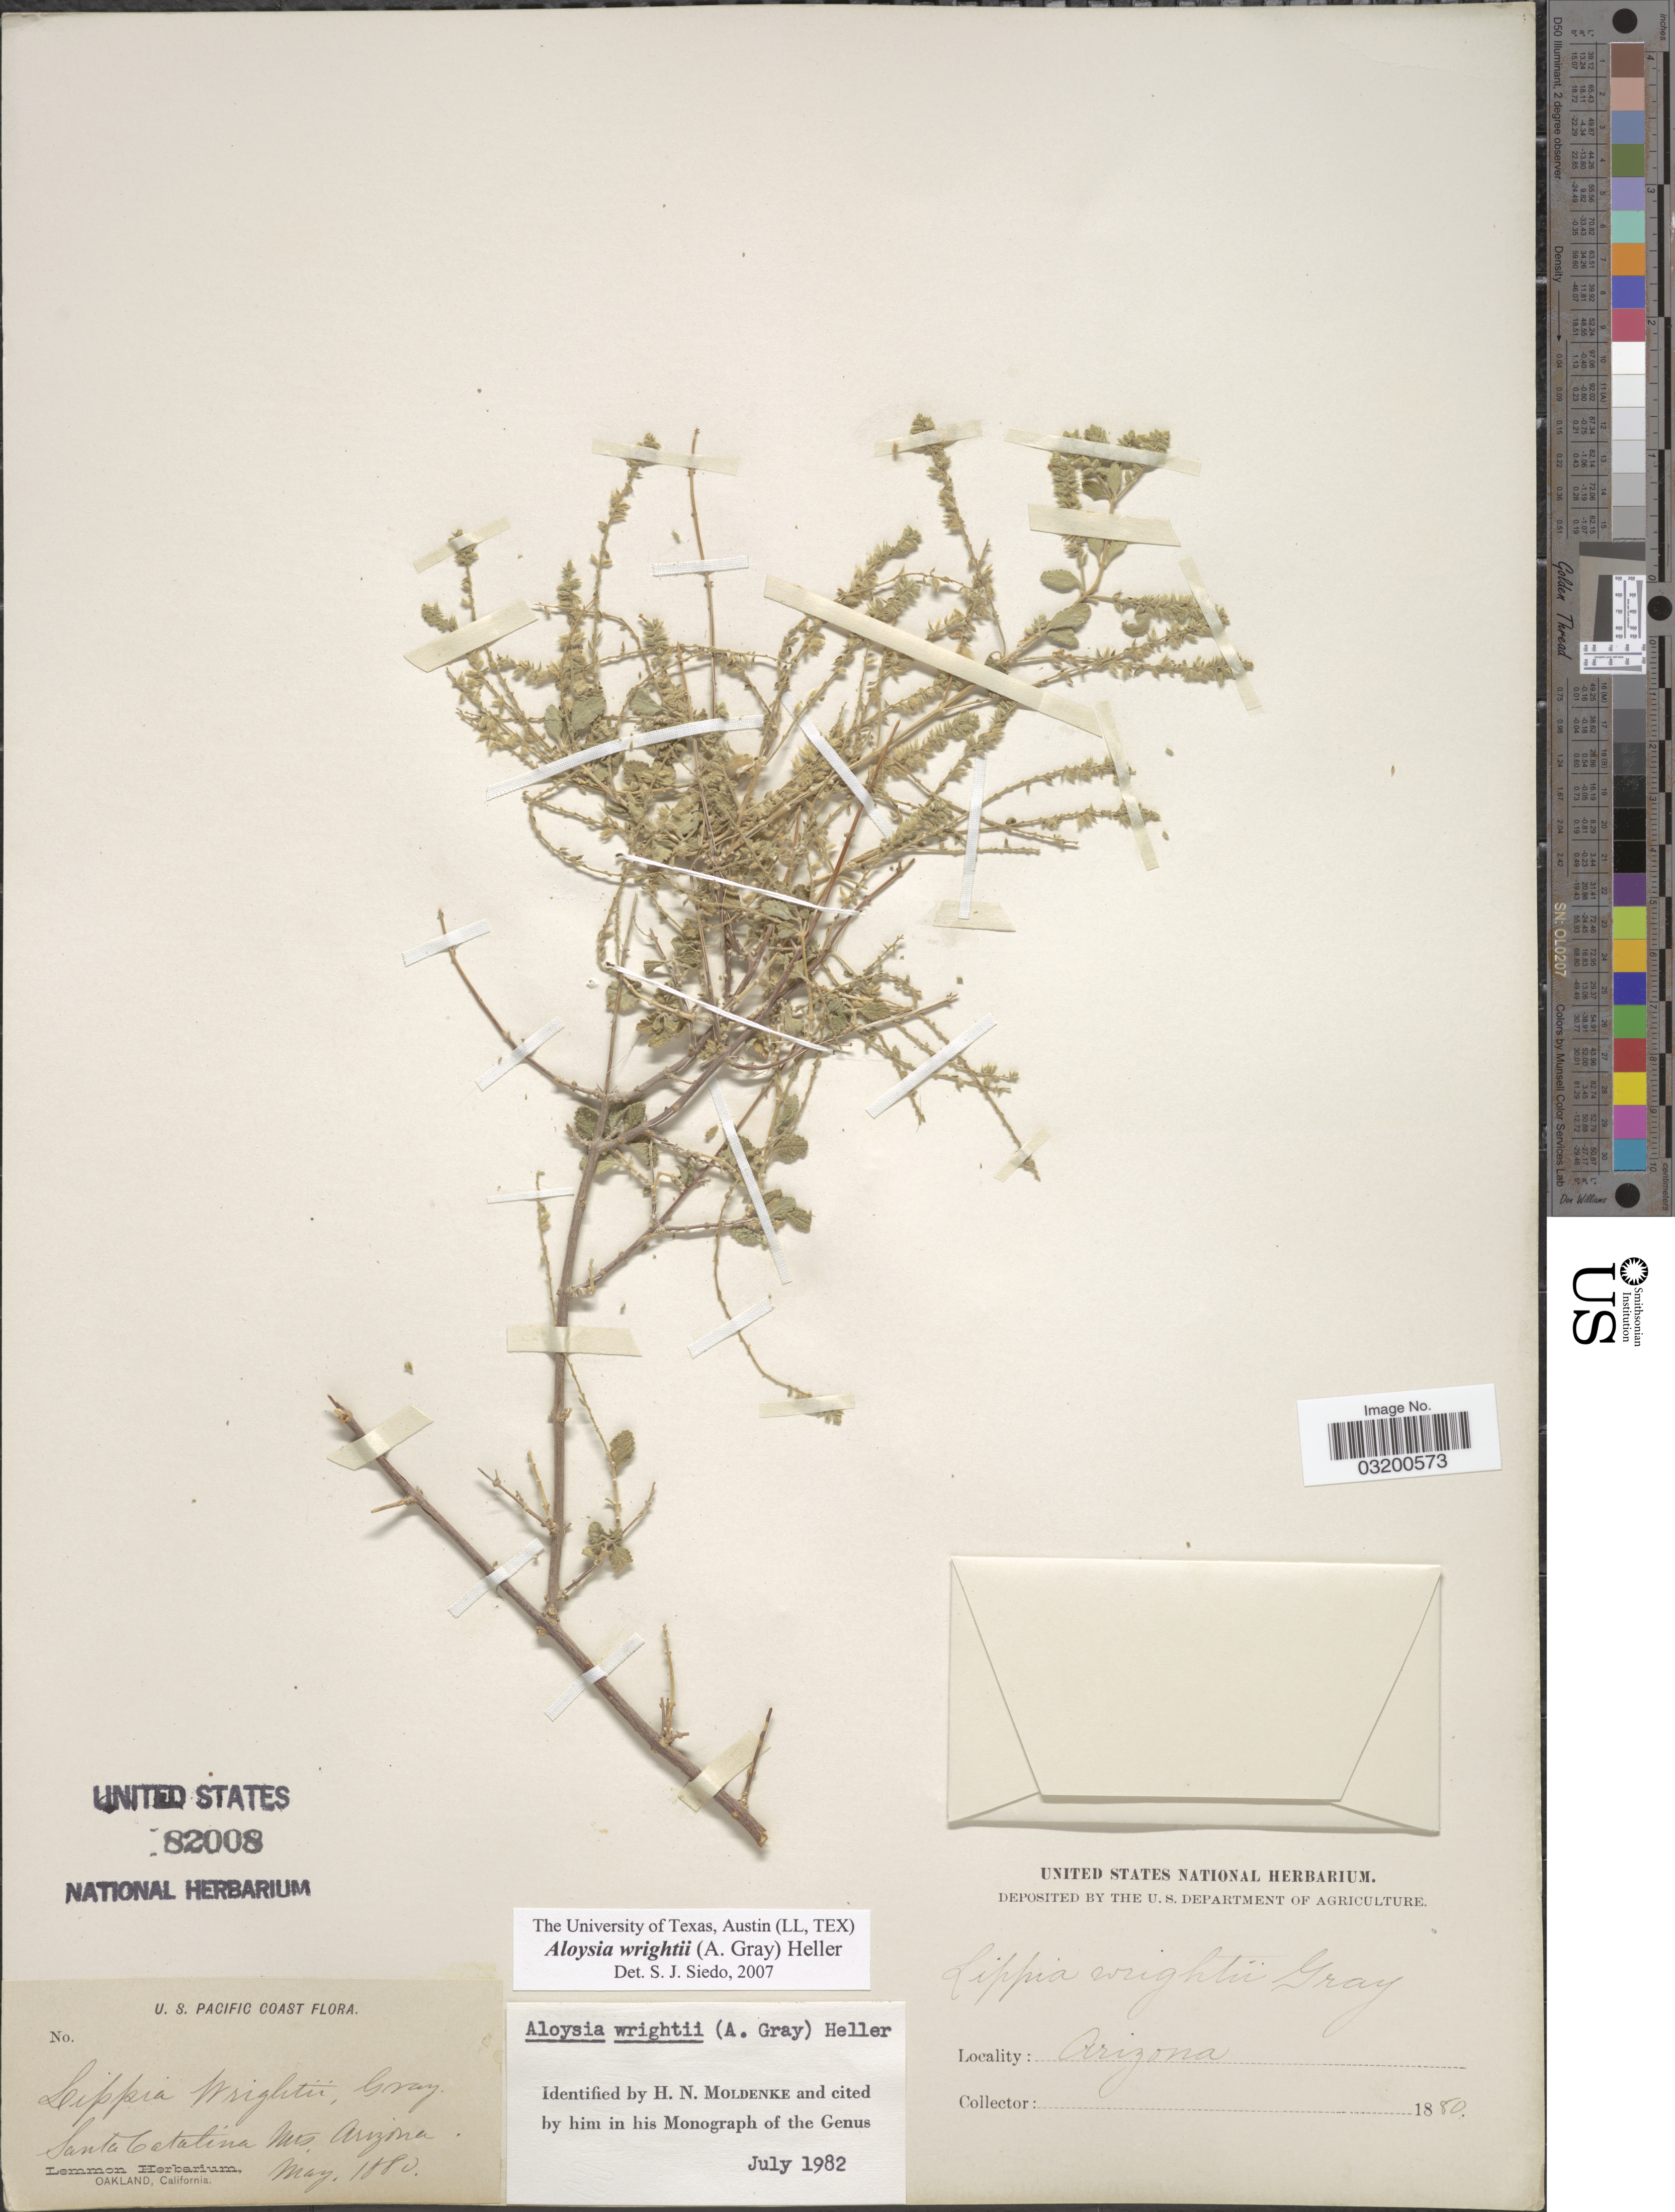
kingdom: Plantae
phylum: Tracheophyta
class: Magnoliopsida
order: Lamiales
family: Verbenaceae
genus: Aloysia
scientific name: Aloysia wrightii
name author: A. Heller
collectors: ex herb. Lemmon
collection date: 1880-05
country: United States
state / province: Arizona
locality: U. S. Pacific Coast. Santa Catalina Mts.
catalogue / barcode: US 82008